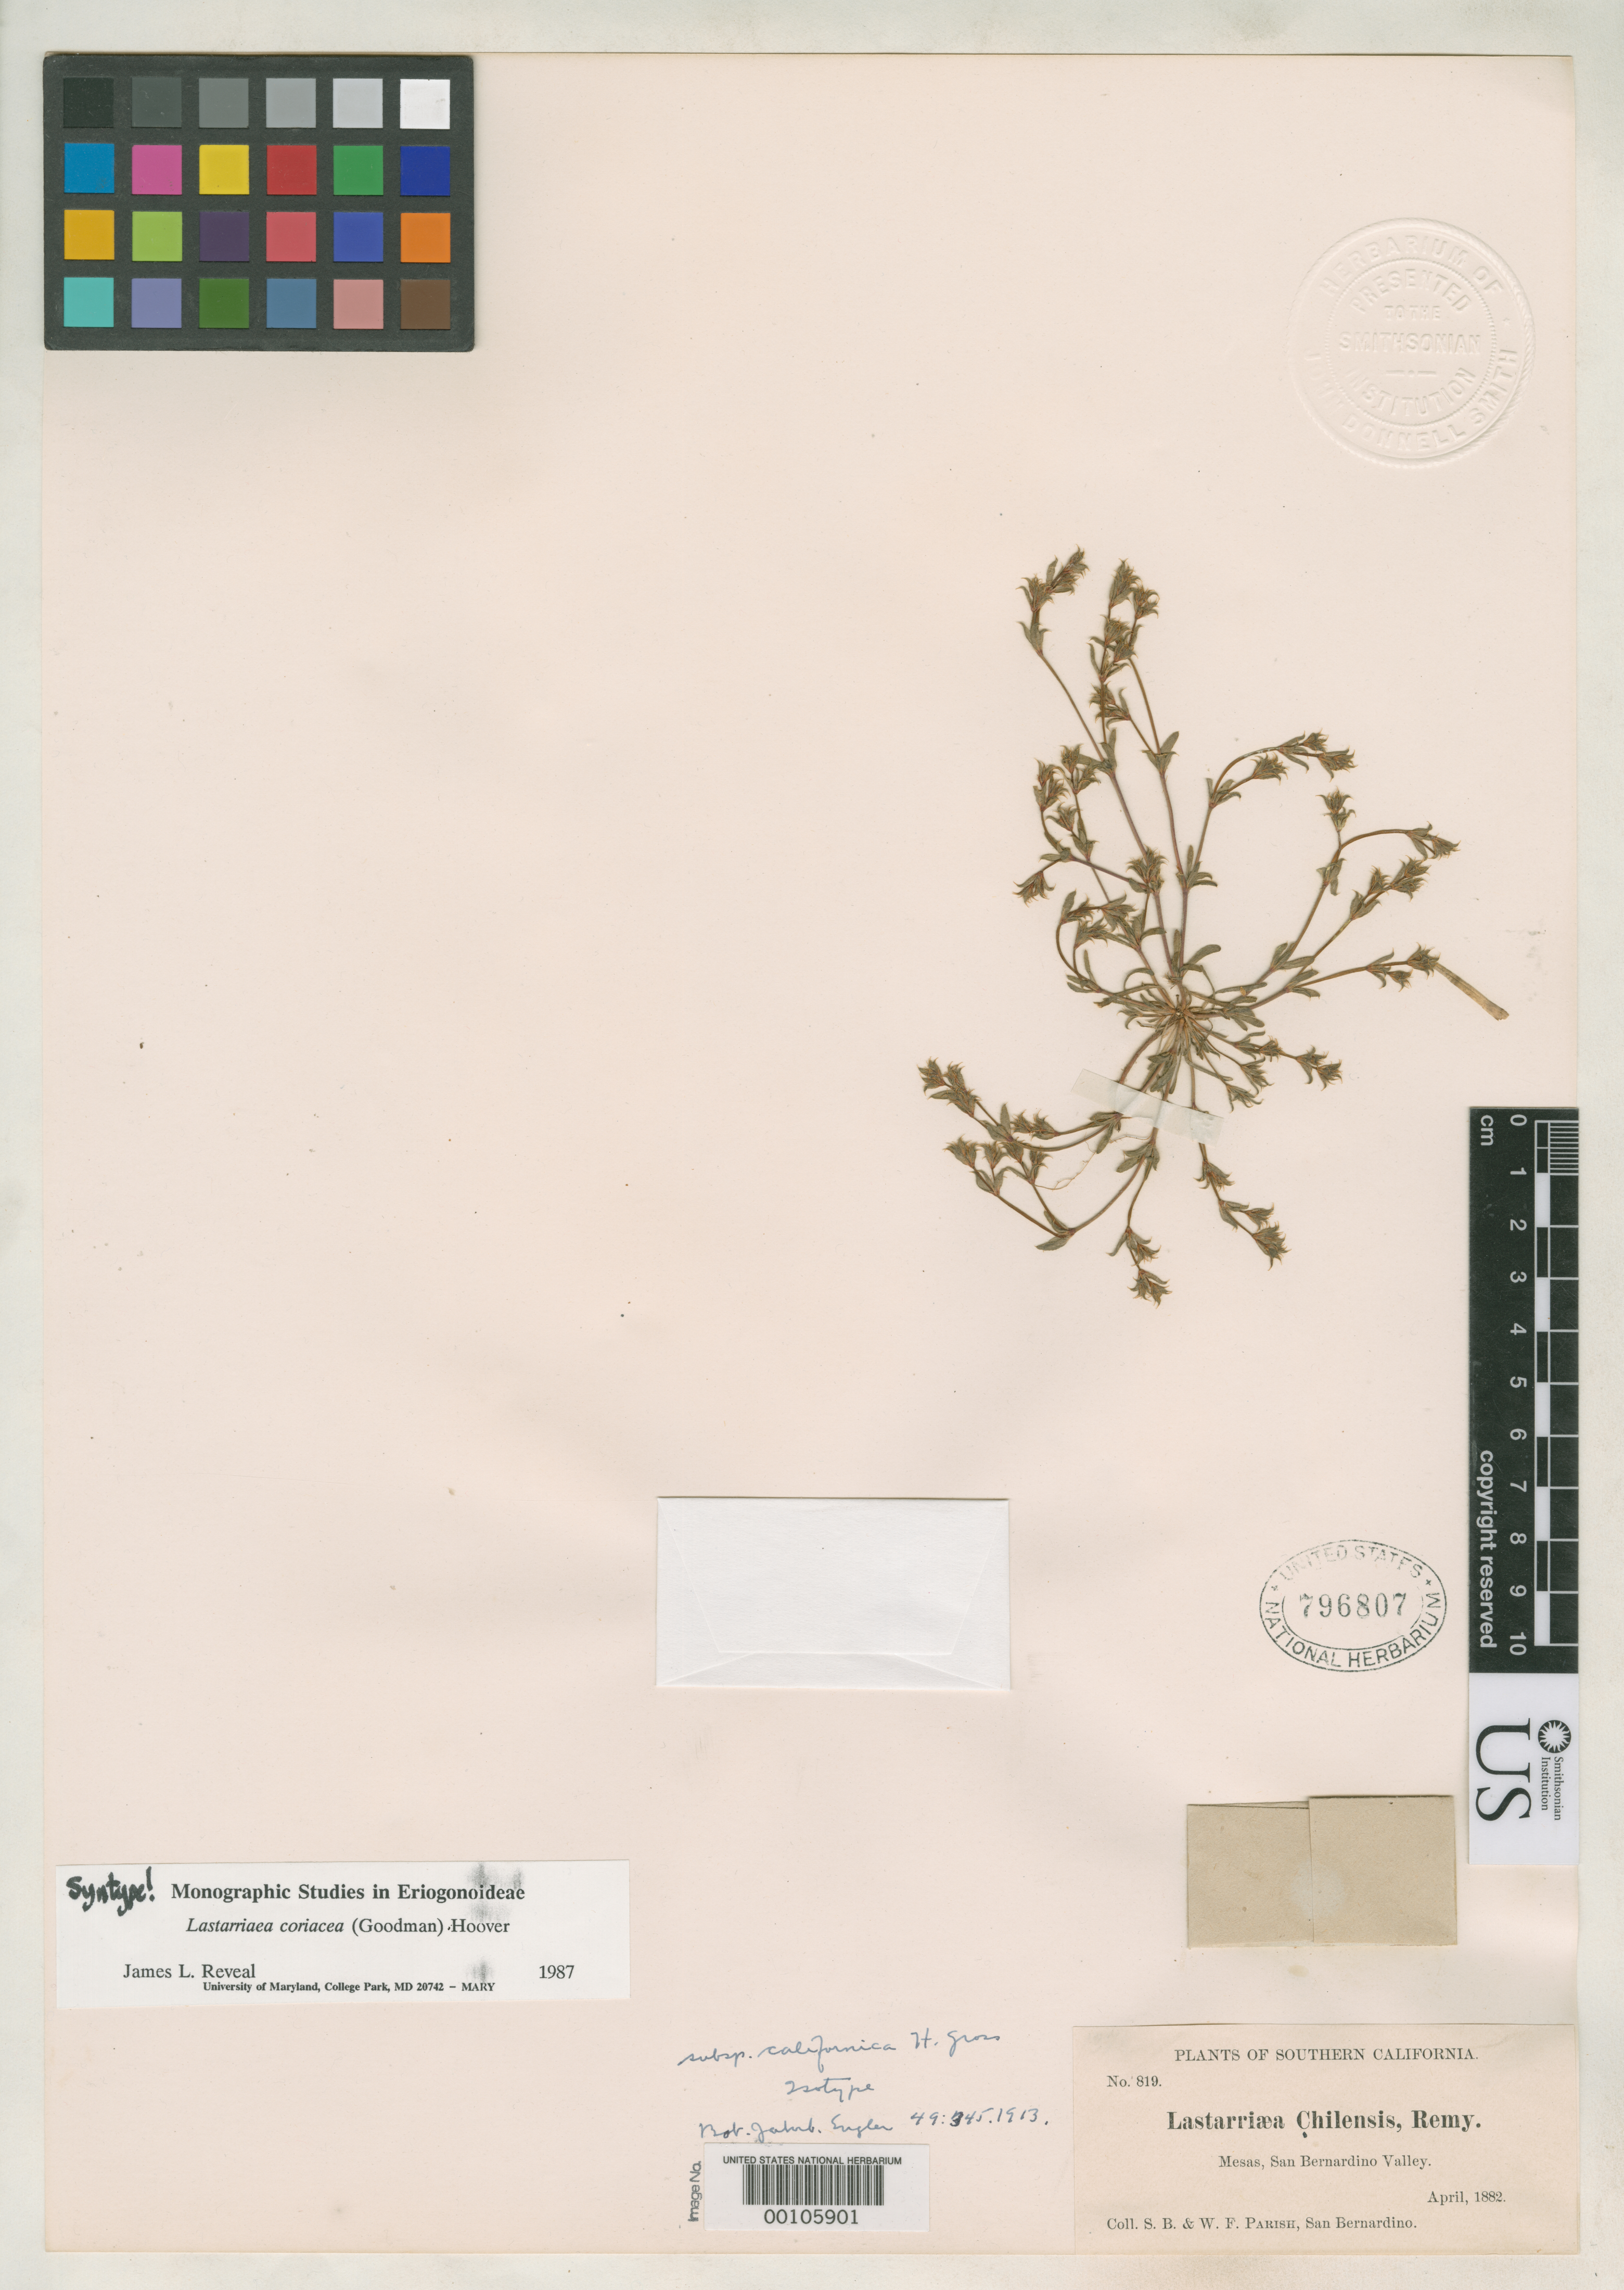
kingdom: Plantae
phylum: Tracheophyta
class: Magnoliopsida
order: Caryophyllales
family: Polygonaceae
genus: Lastarriaea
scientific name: Lastarriaea chilensis subsp. californica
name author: H. Gross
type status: Isosyntype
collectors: S. B. Parish & W. F. Parish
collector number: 819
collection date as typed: Apr 1882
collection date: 1882-04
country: United States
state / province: California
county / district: San Bernardino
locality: Mesas, San Bernardino Valley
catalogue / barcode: US 796807